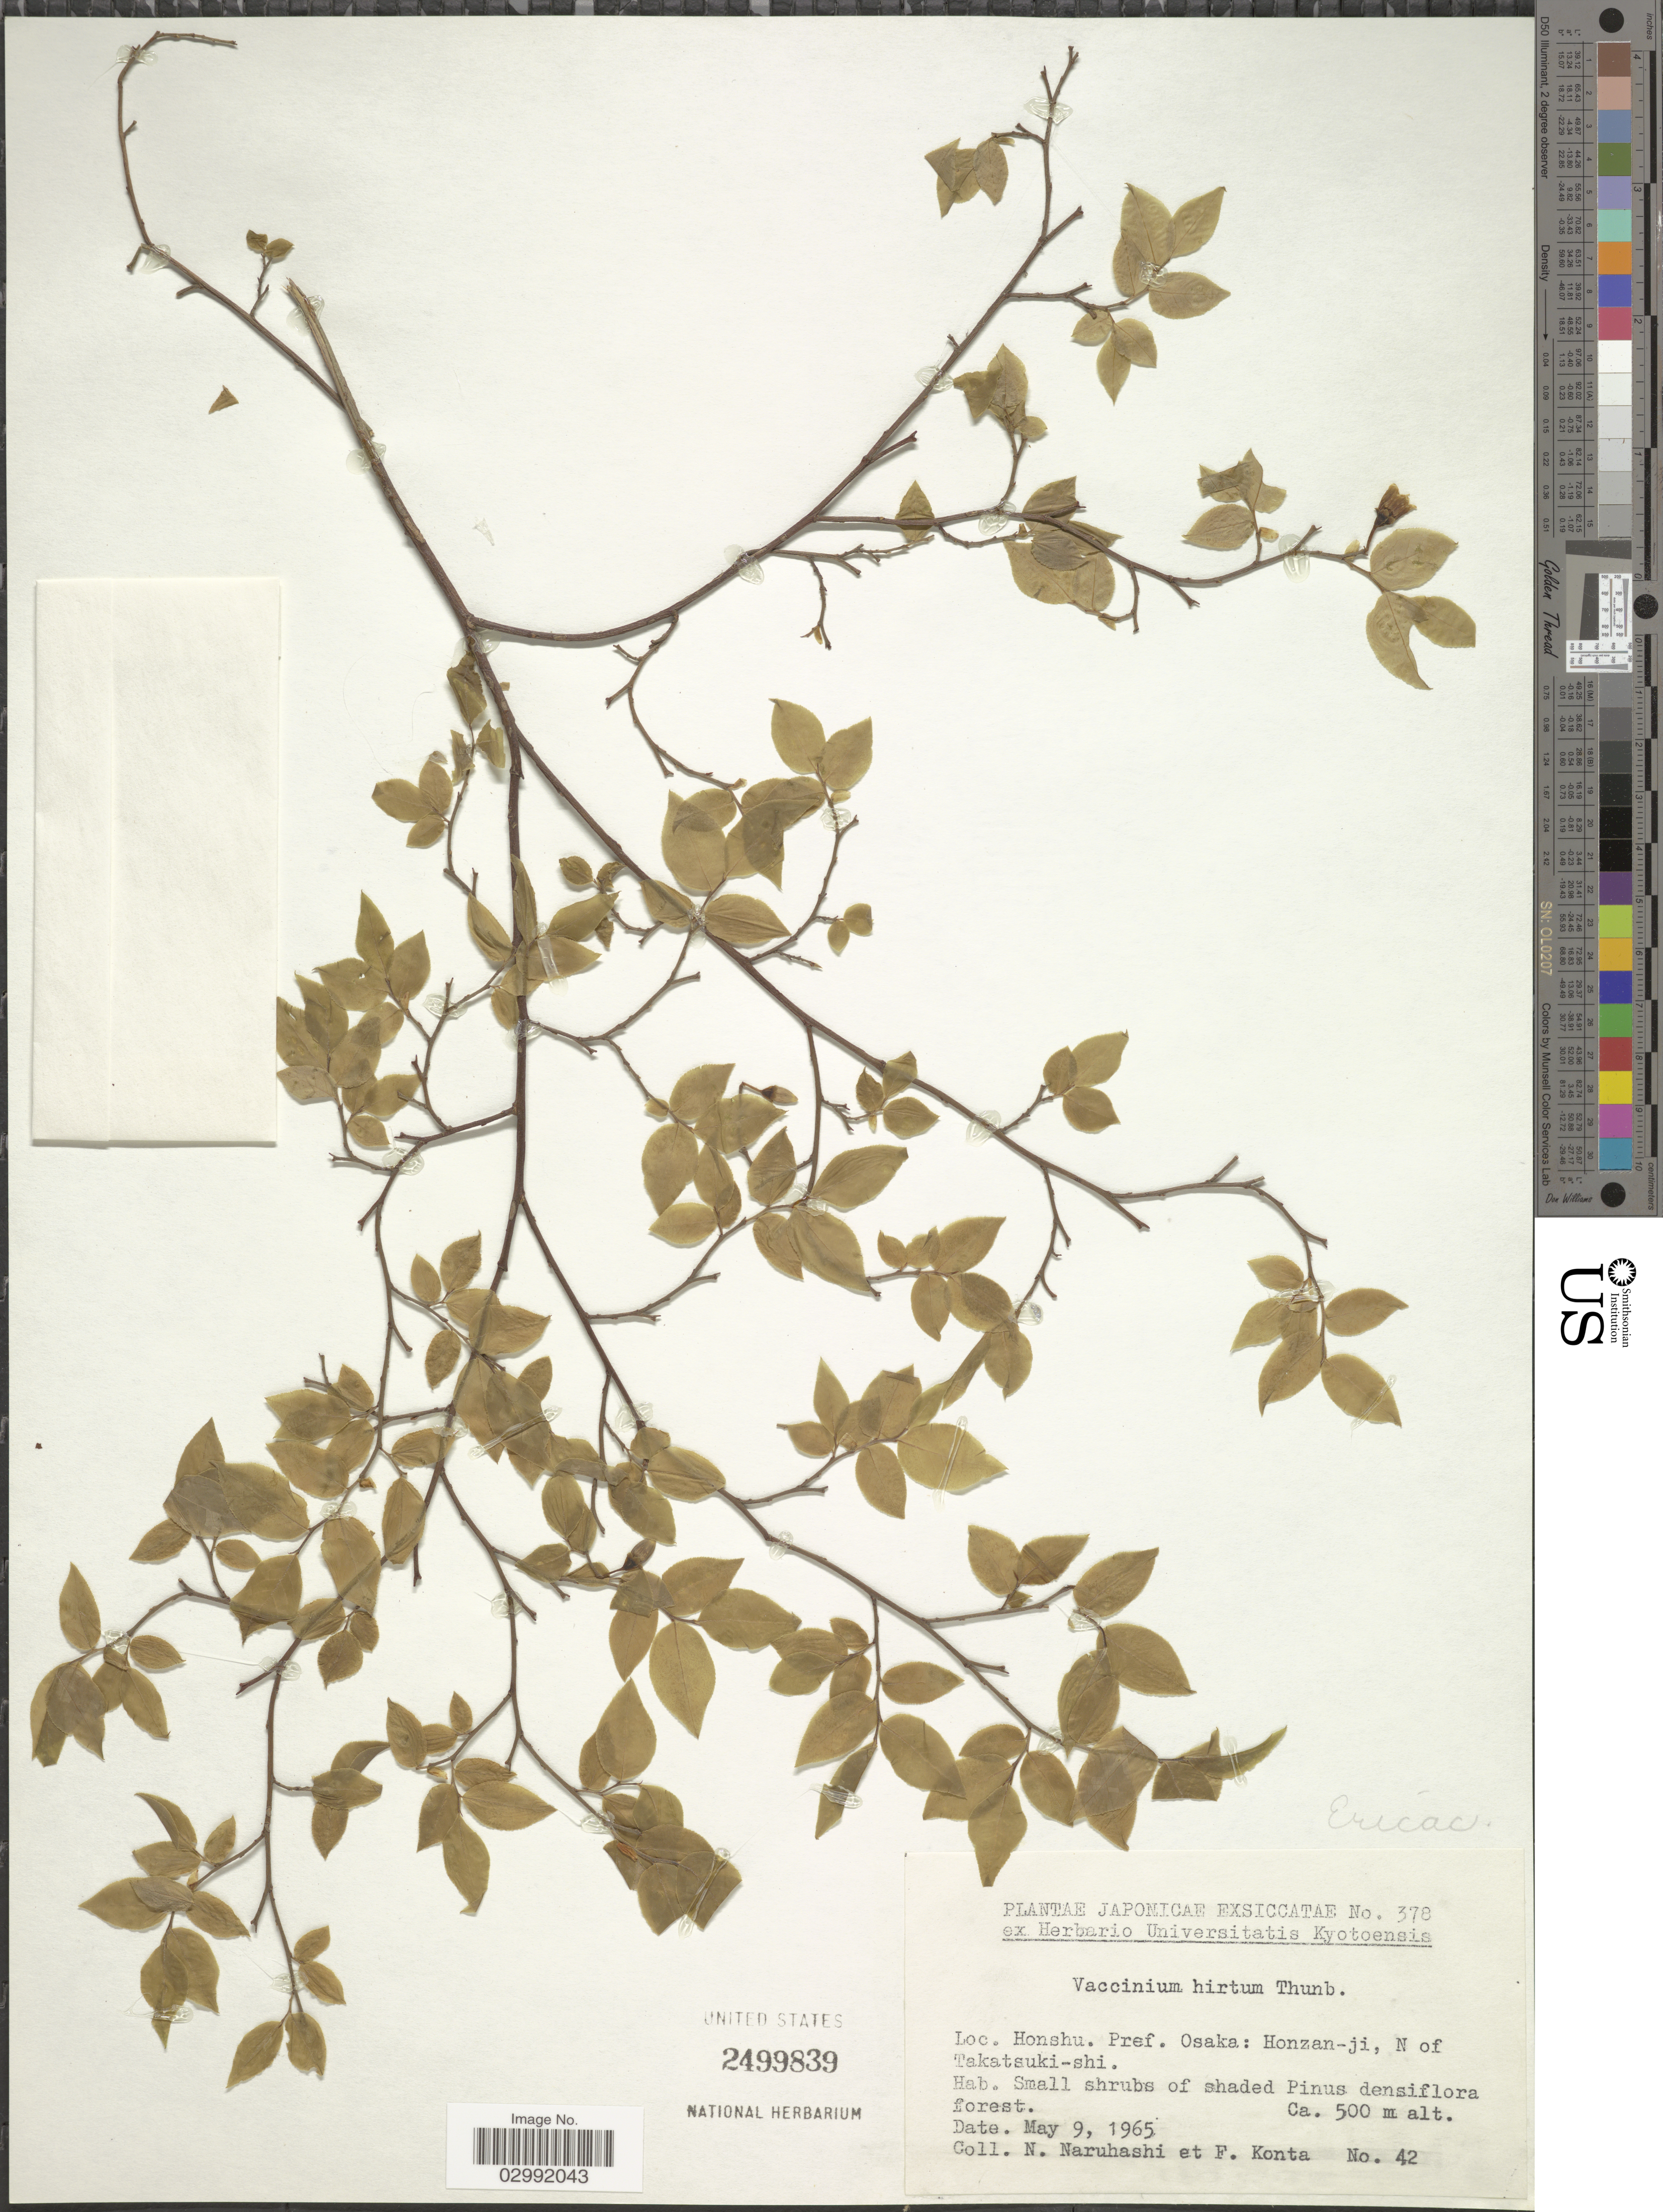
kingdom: Plantae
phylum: Tracheophyta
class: Magnoliopsida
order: Ericales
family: Ericaceae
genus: Vaccinium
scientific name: Vaccinium hirtum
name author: Thunb.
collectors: N. Naruhashi & F. Konta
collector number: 42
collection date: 1965-05-09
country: Japan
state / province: Osaka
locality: Honshu. Pref. Osaka: Honzan-ji, N of Takatsuki-shi.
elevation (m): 500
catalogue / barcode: US 2499839